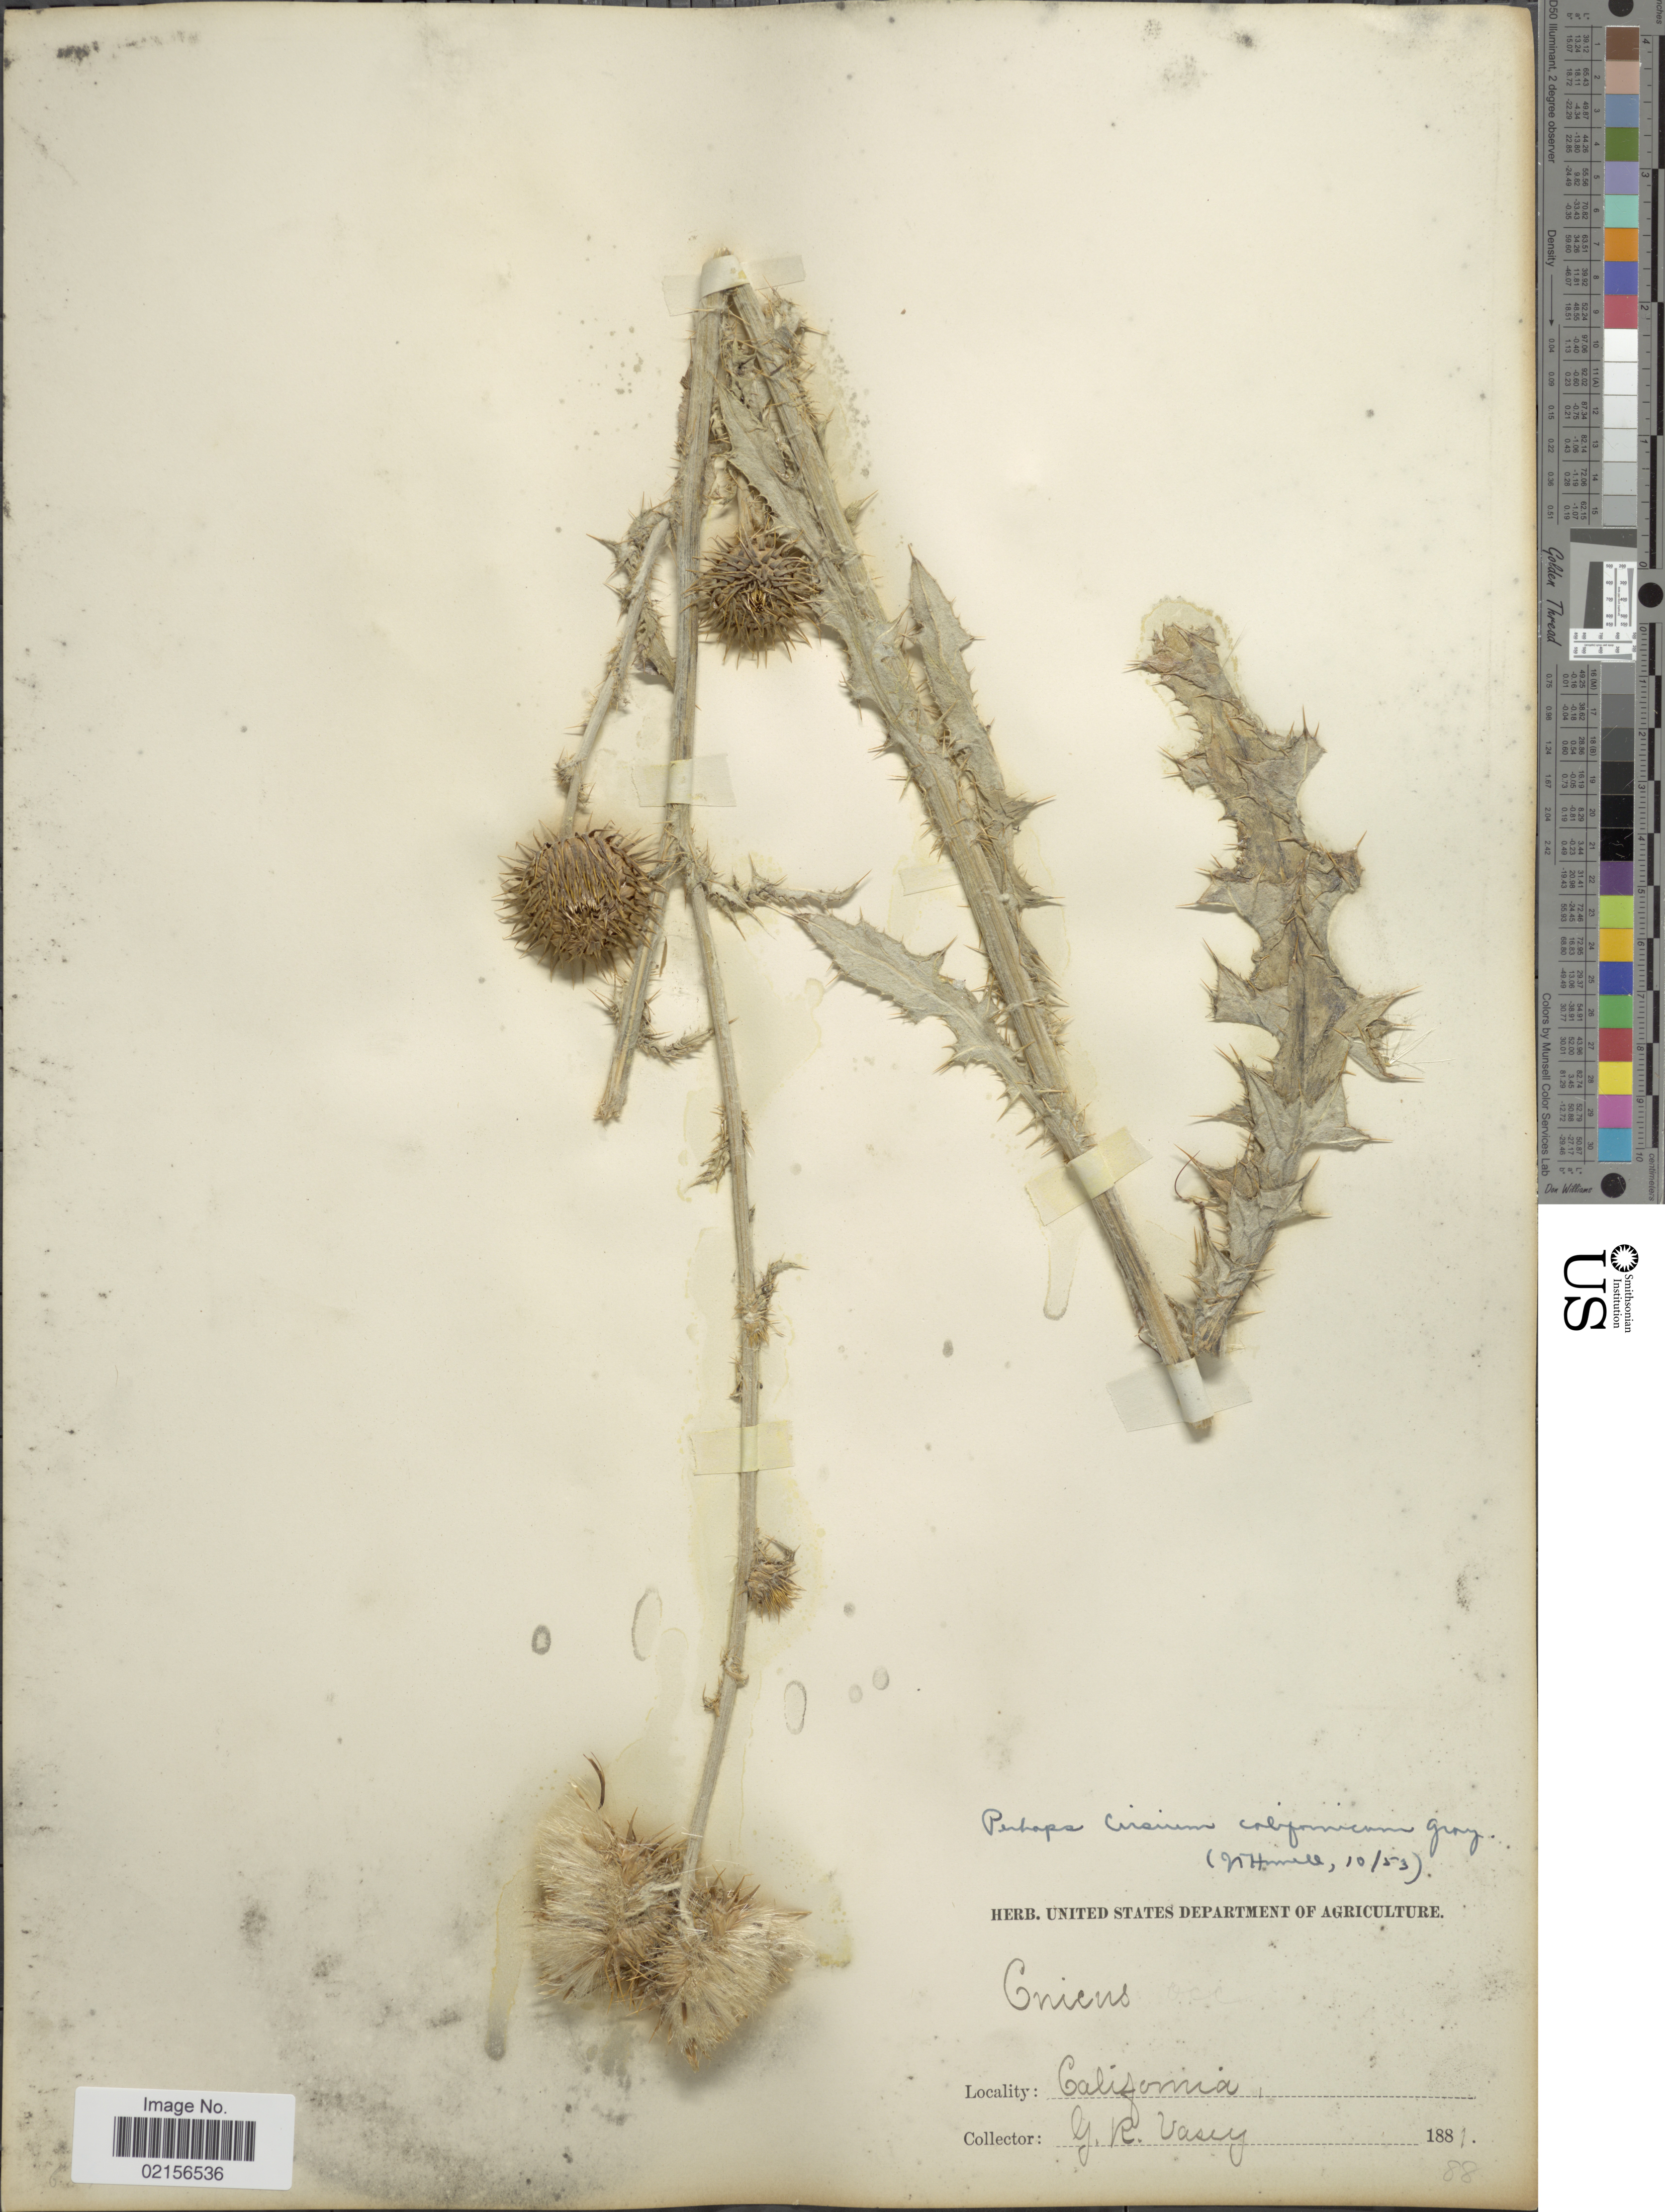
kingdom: Plantae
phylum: Tracheophyta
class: Magnoliopsida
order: Asterales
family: Asteraceae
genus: Cirsium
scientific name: Cirsium occidentale var. californicum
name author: (A. Gray) D.J. Keil & C.E. Turner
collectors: G. R. Vasey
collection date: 1881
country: United States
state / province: California